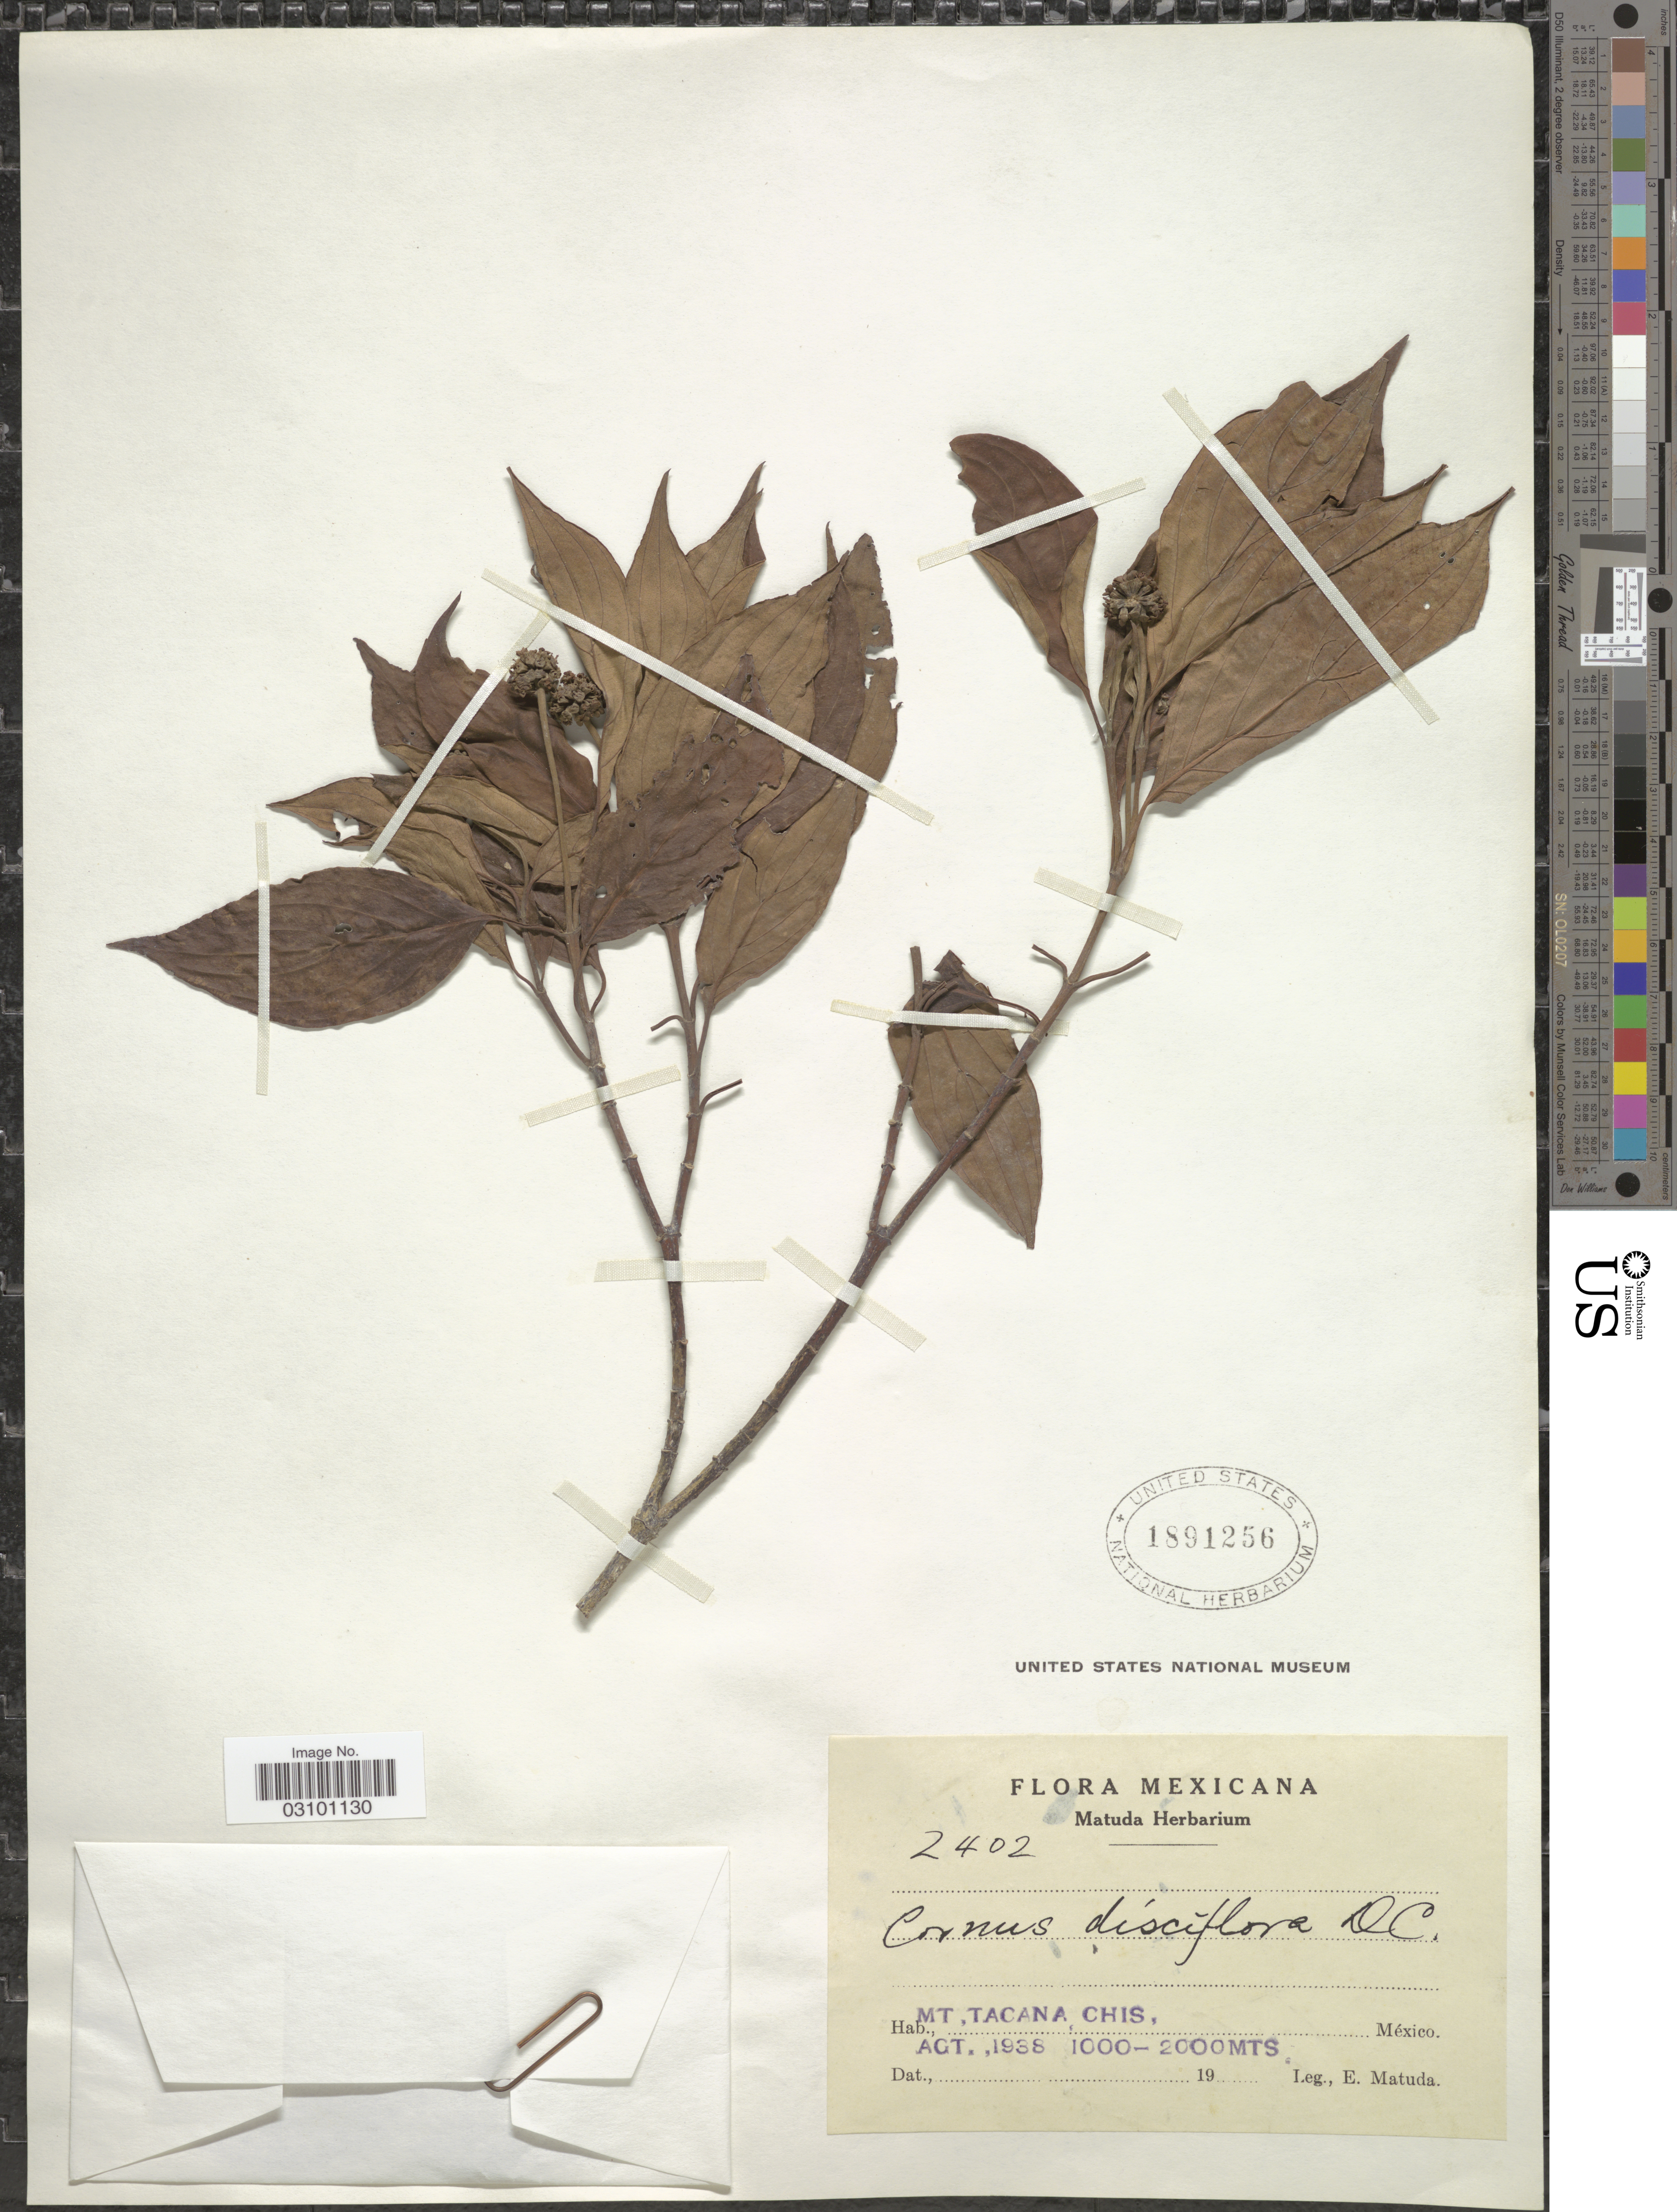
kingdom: Plantae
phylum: Tracheophyta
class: Magnoliopsida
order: Cornales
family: Cornaceae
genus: Cornus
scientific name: Cornus disciflora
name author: Moc. & Sessé ex DC.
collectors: E. Matuda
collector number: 2402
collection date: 1938-08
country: Mexico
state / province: Chiapas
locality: Mt. Tacana.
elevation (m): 1000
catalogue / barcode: US 1891256